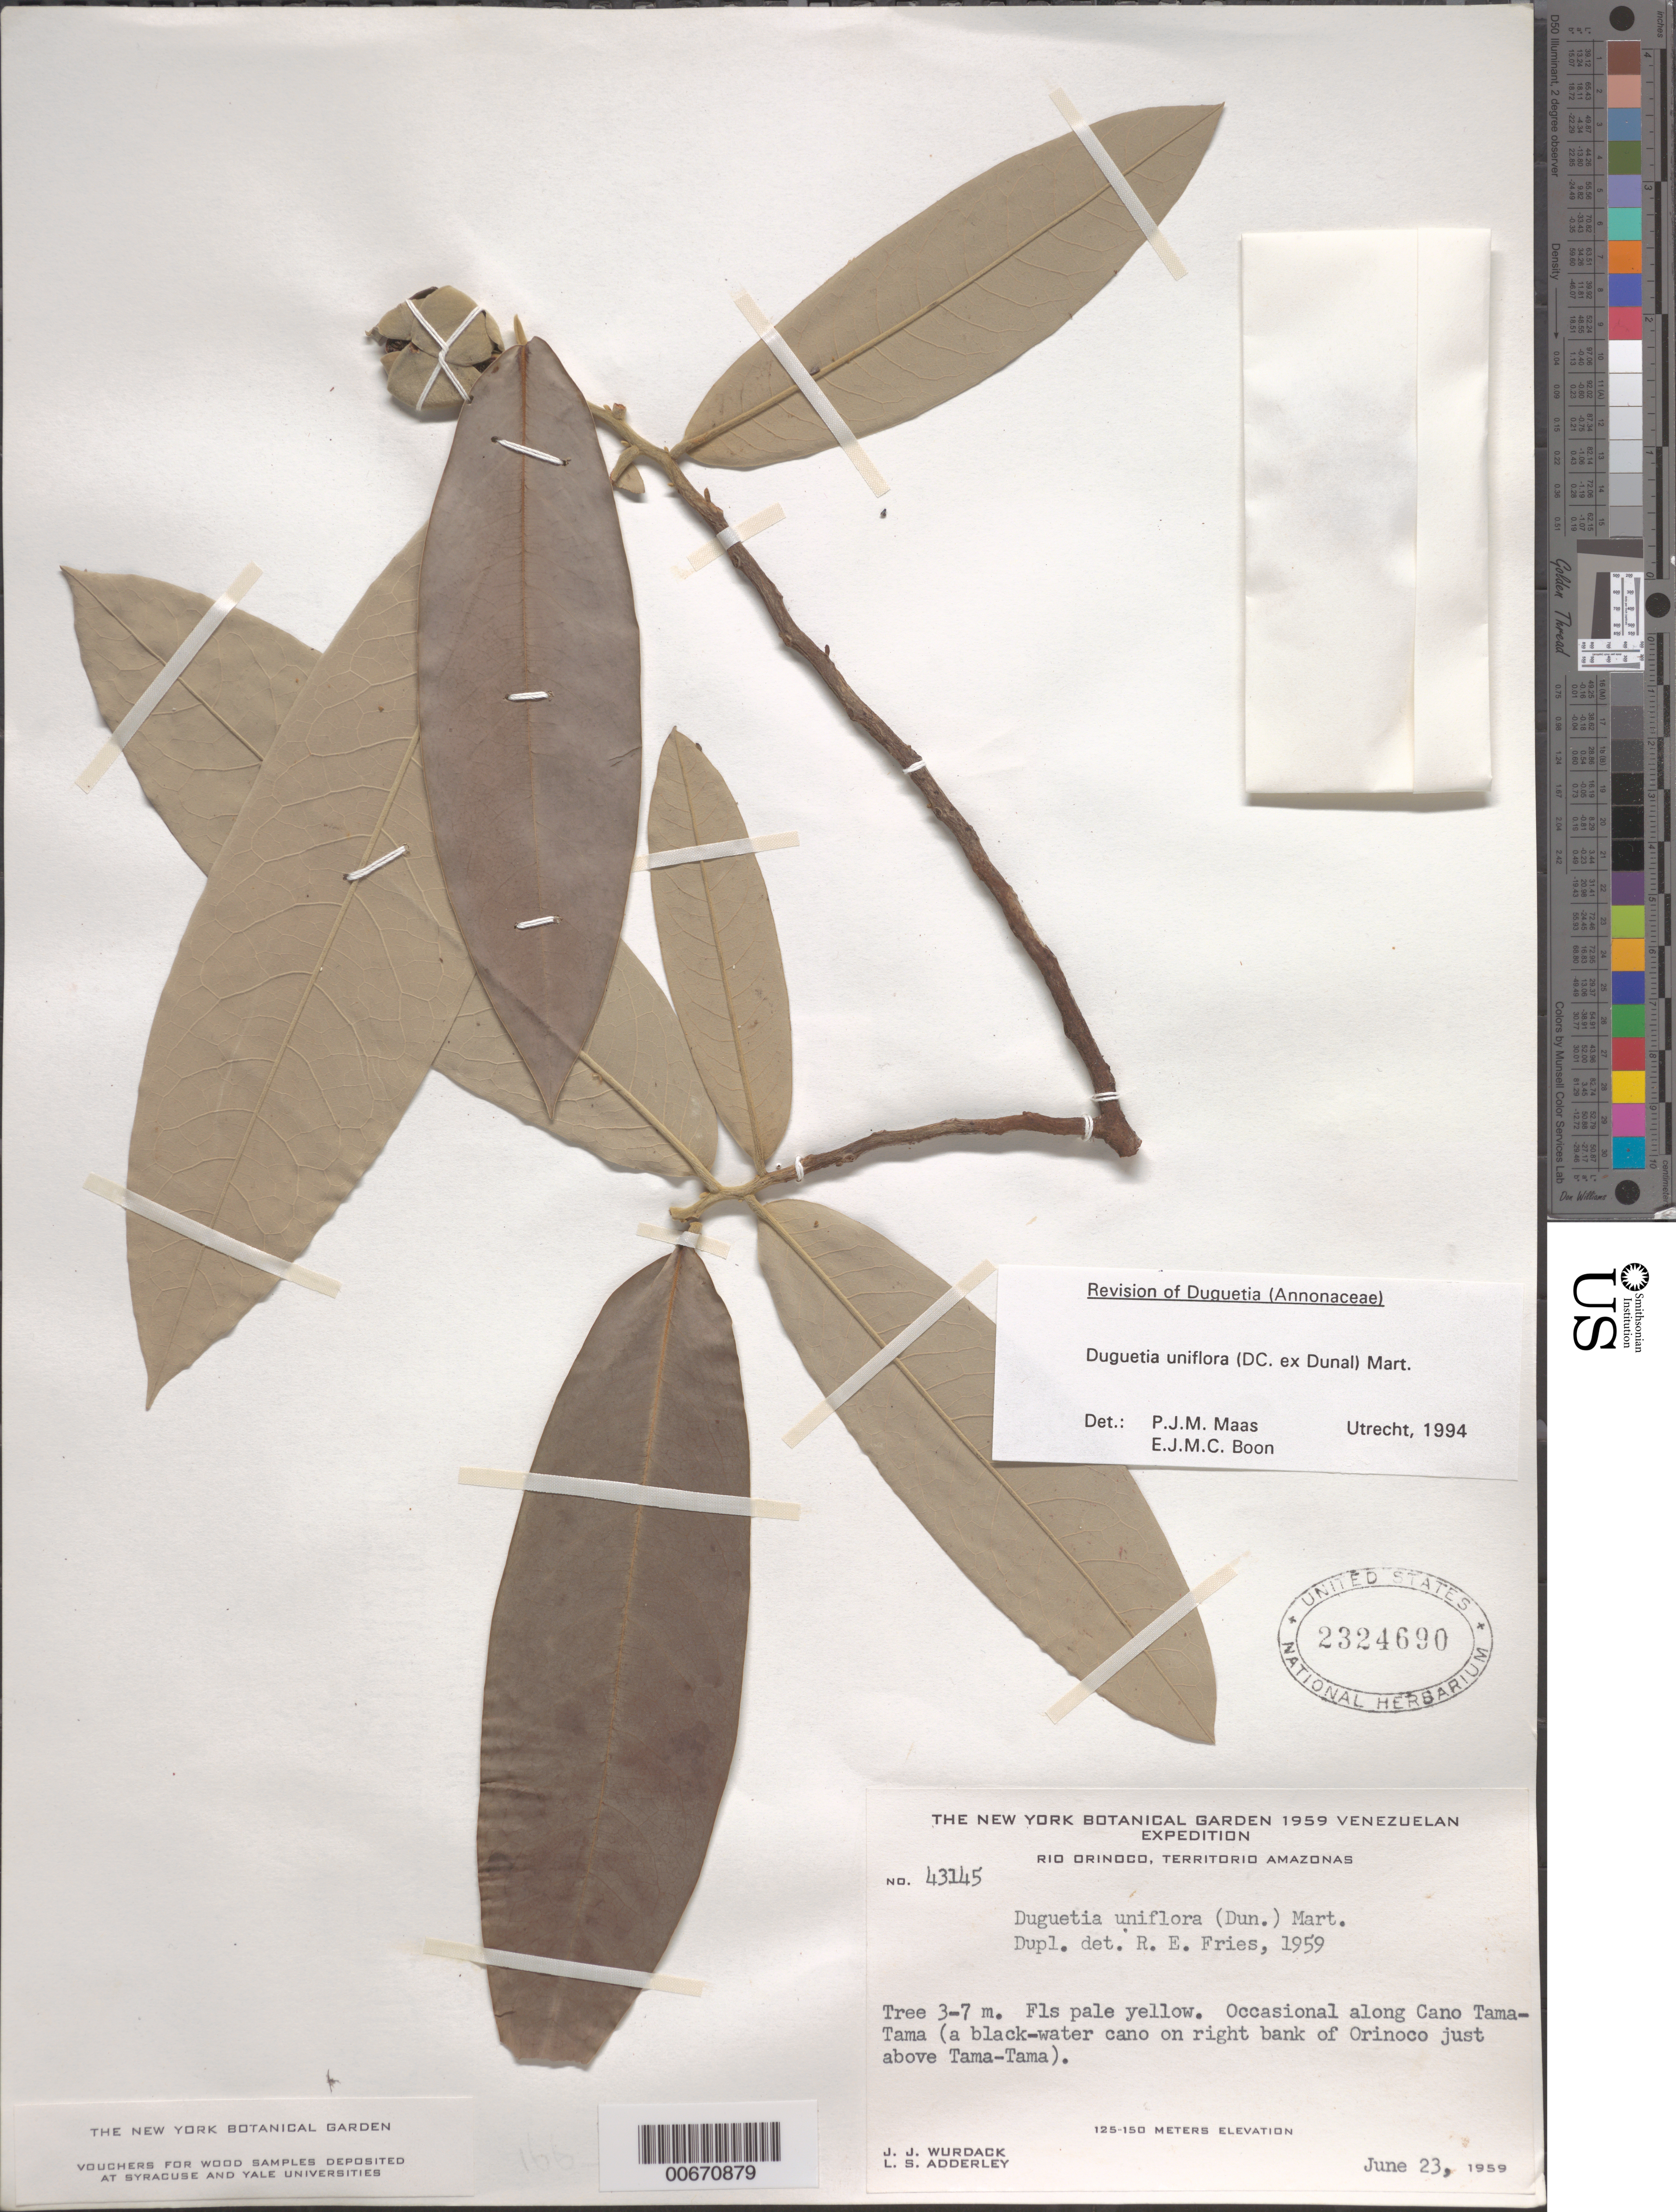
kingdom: Plantae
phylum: Tracheophyta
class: Magnoliopsida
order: Magnoliales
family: Annonaceae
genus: Duguetia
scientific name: Duguetia uniflora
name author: (DC. ex Dunal) Mart.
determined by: Maas, P. J.; Boon, E. J.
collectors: J. J. Wurdack & L. S. Adderley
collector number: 43145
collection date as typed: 23-Jun-59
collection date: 1959-06-23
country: Venezuela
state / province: Amazonas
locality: Río Orinoco, Tama-Tama, just above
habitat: Along river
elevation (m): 125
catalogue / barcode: US 2324690